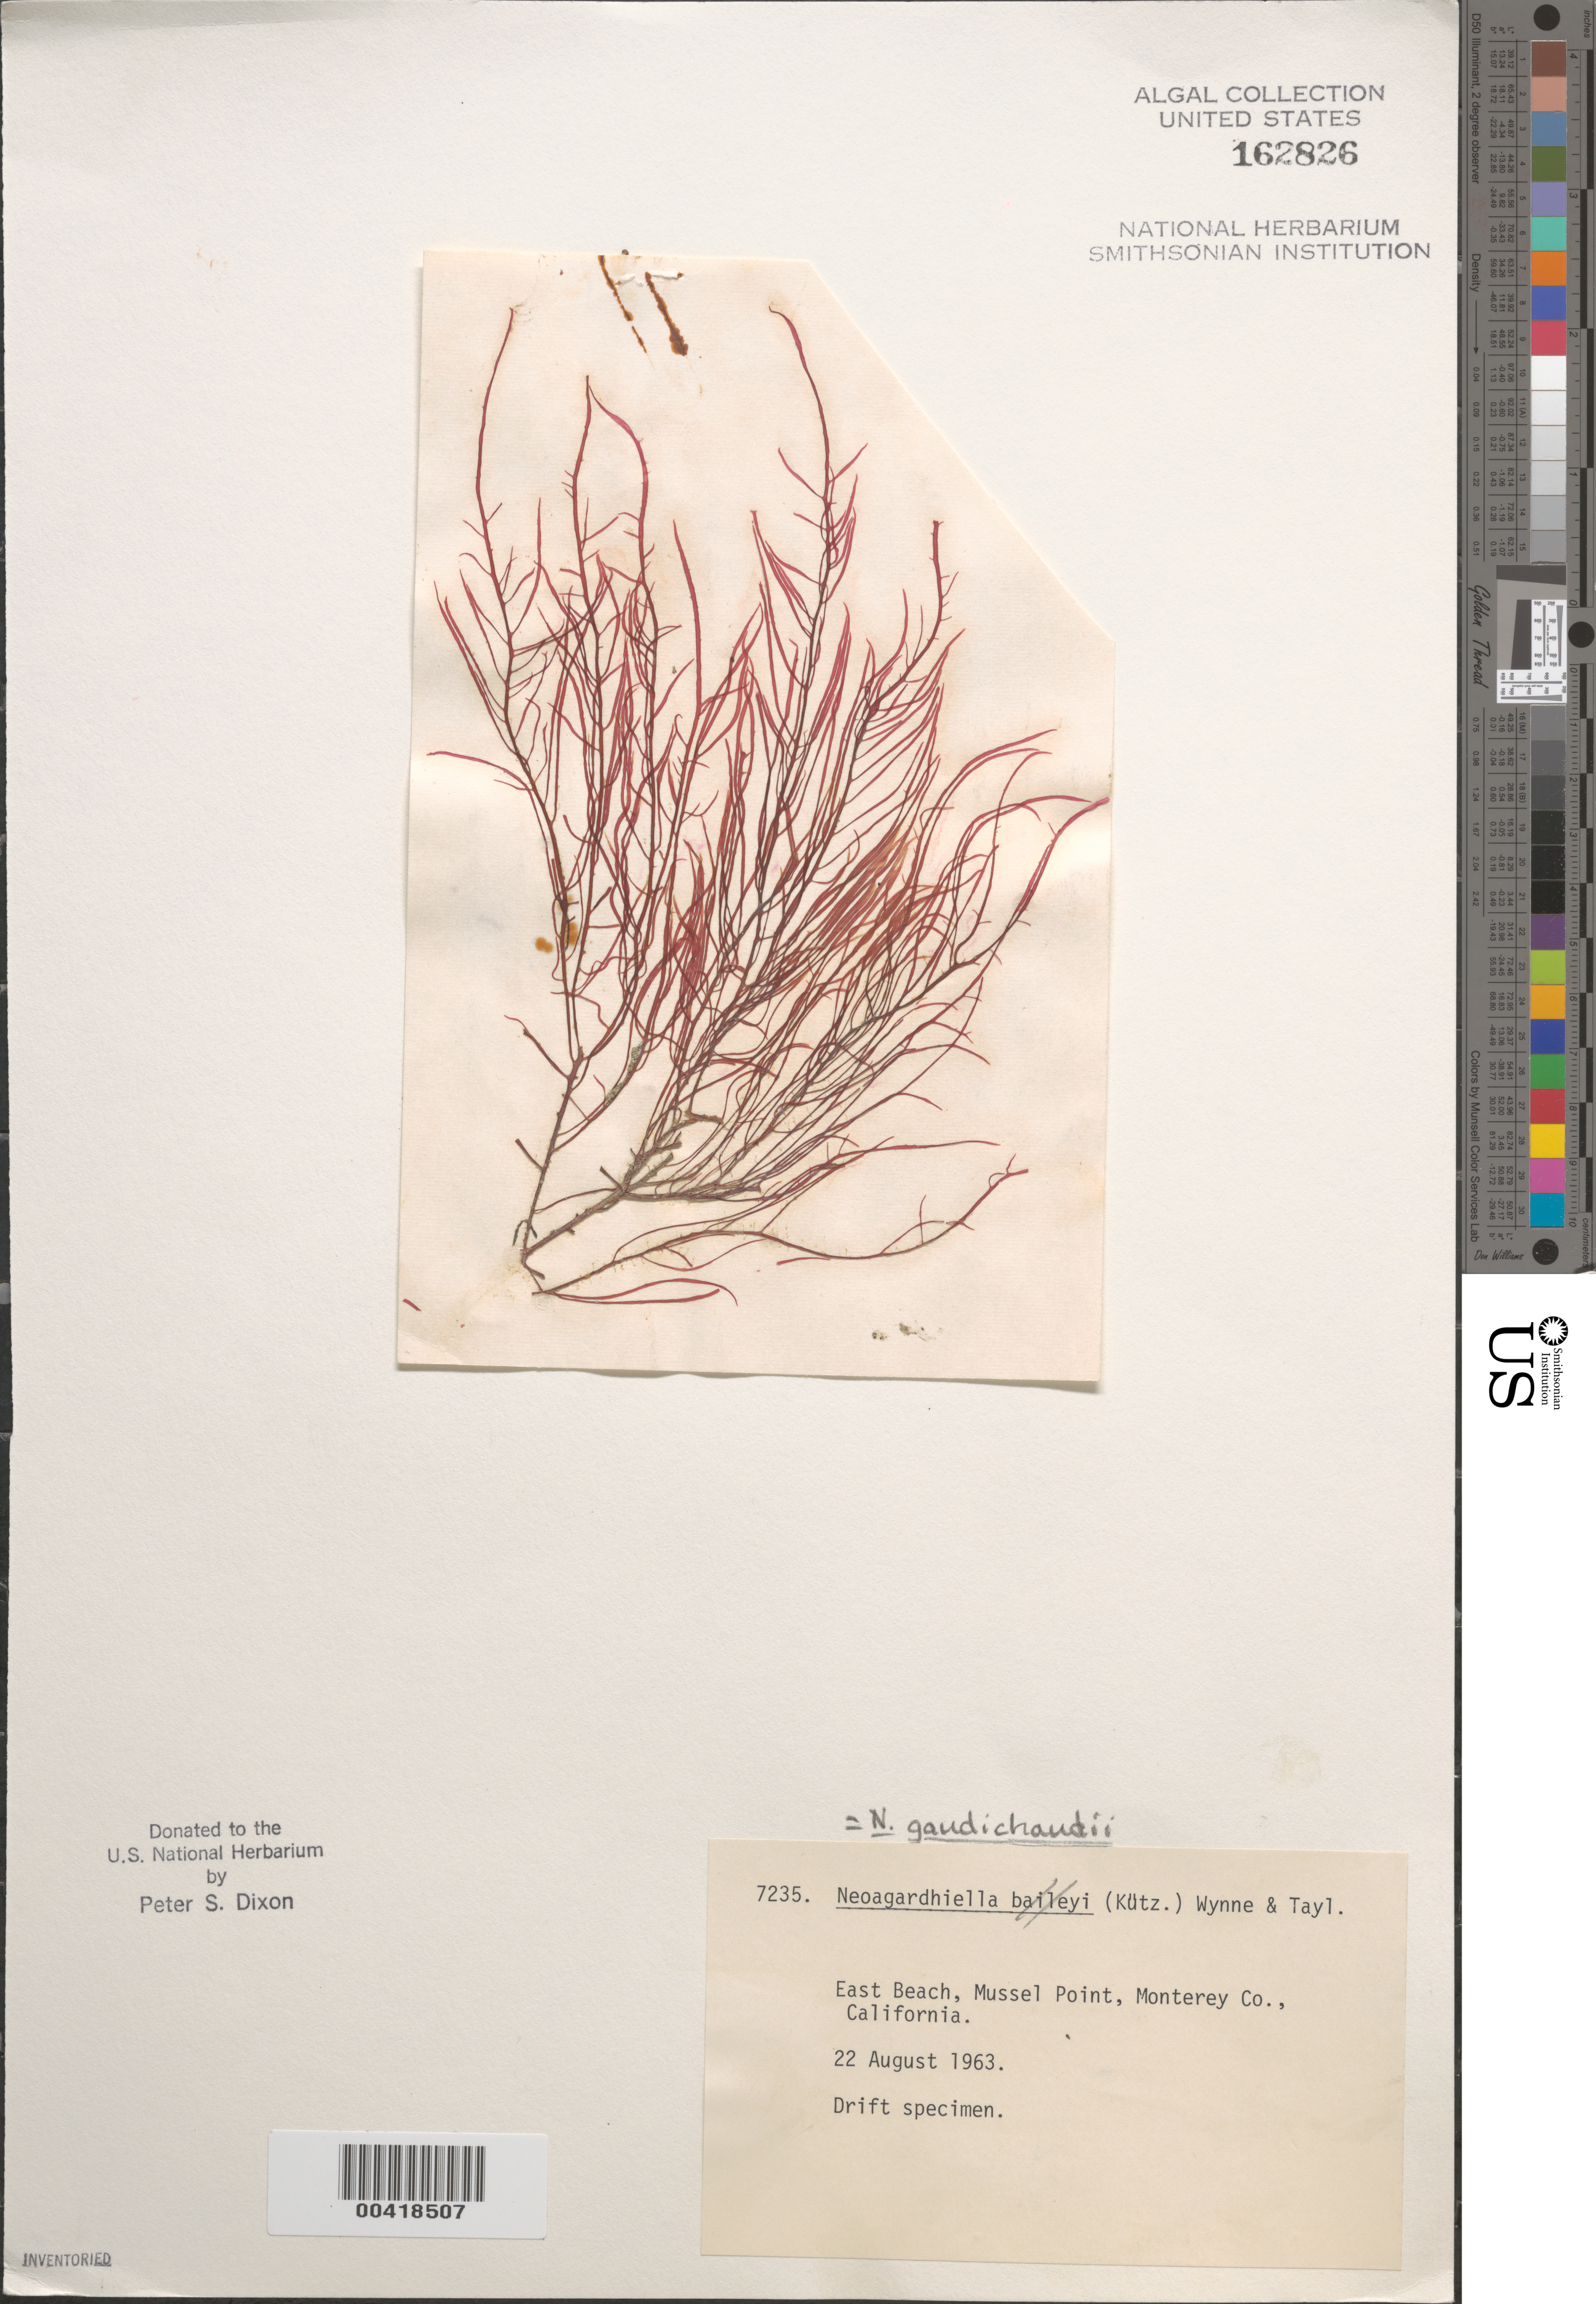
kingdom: Plantae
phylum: Rhodophyta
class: Florideophyceae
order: Gigartinales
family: Solieriaceae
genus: Sarcodiotheca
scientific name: Sarcodiotheca gaudichaudii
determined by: Algae name updating Project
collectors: P. S. Dixon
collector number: PSD 7235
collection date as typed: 22 Aug 1963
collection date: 1963-08-22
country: United States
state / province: California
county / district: Monterey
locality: East Beach, Mussel Point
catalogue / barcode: US 162826